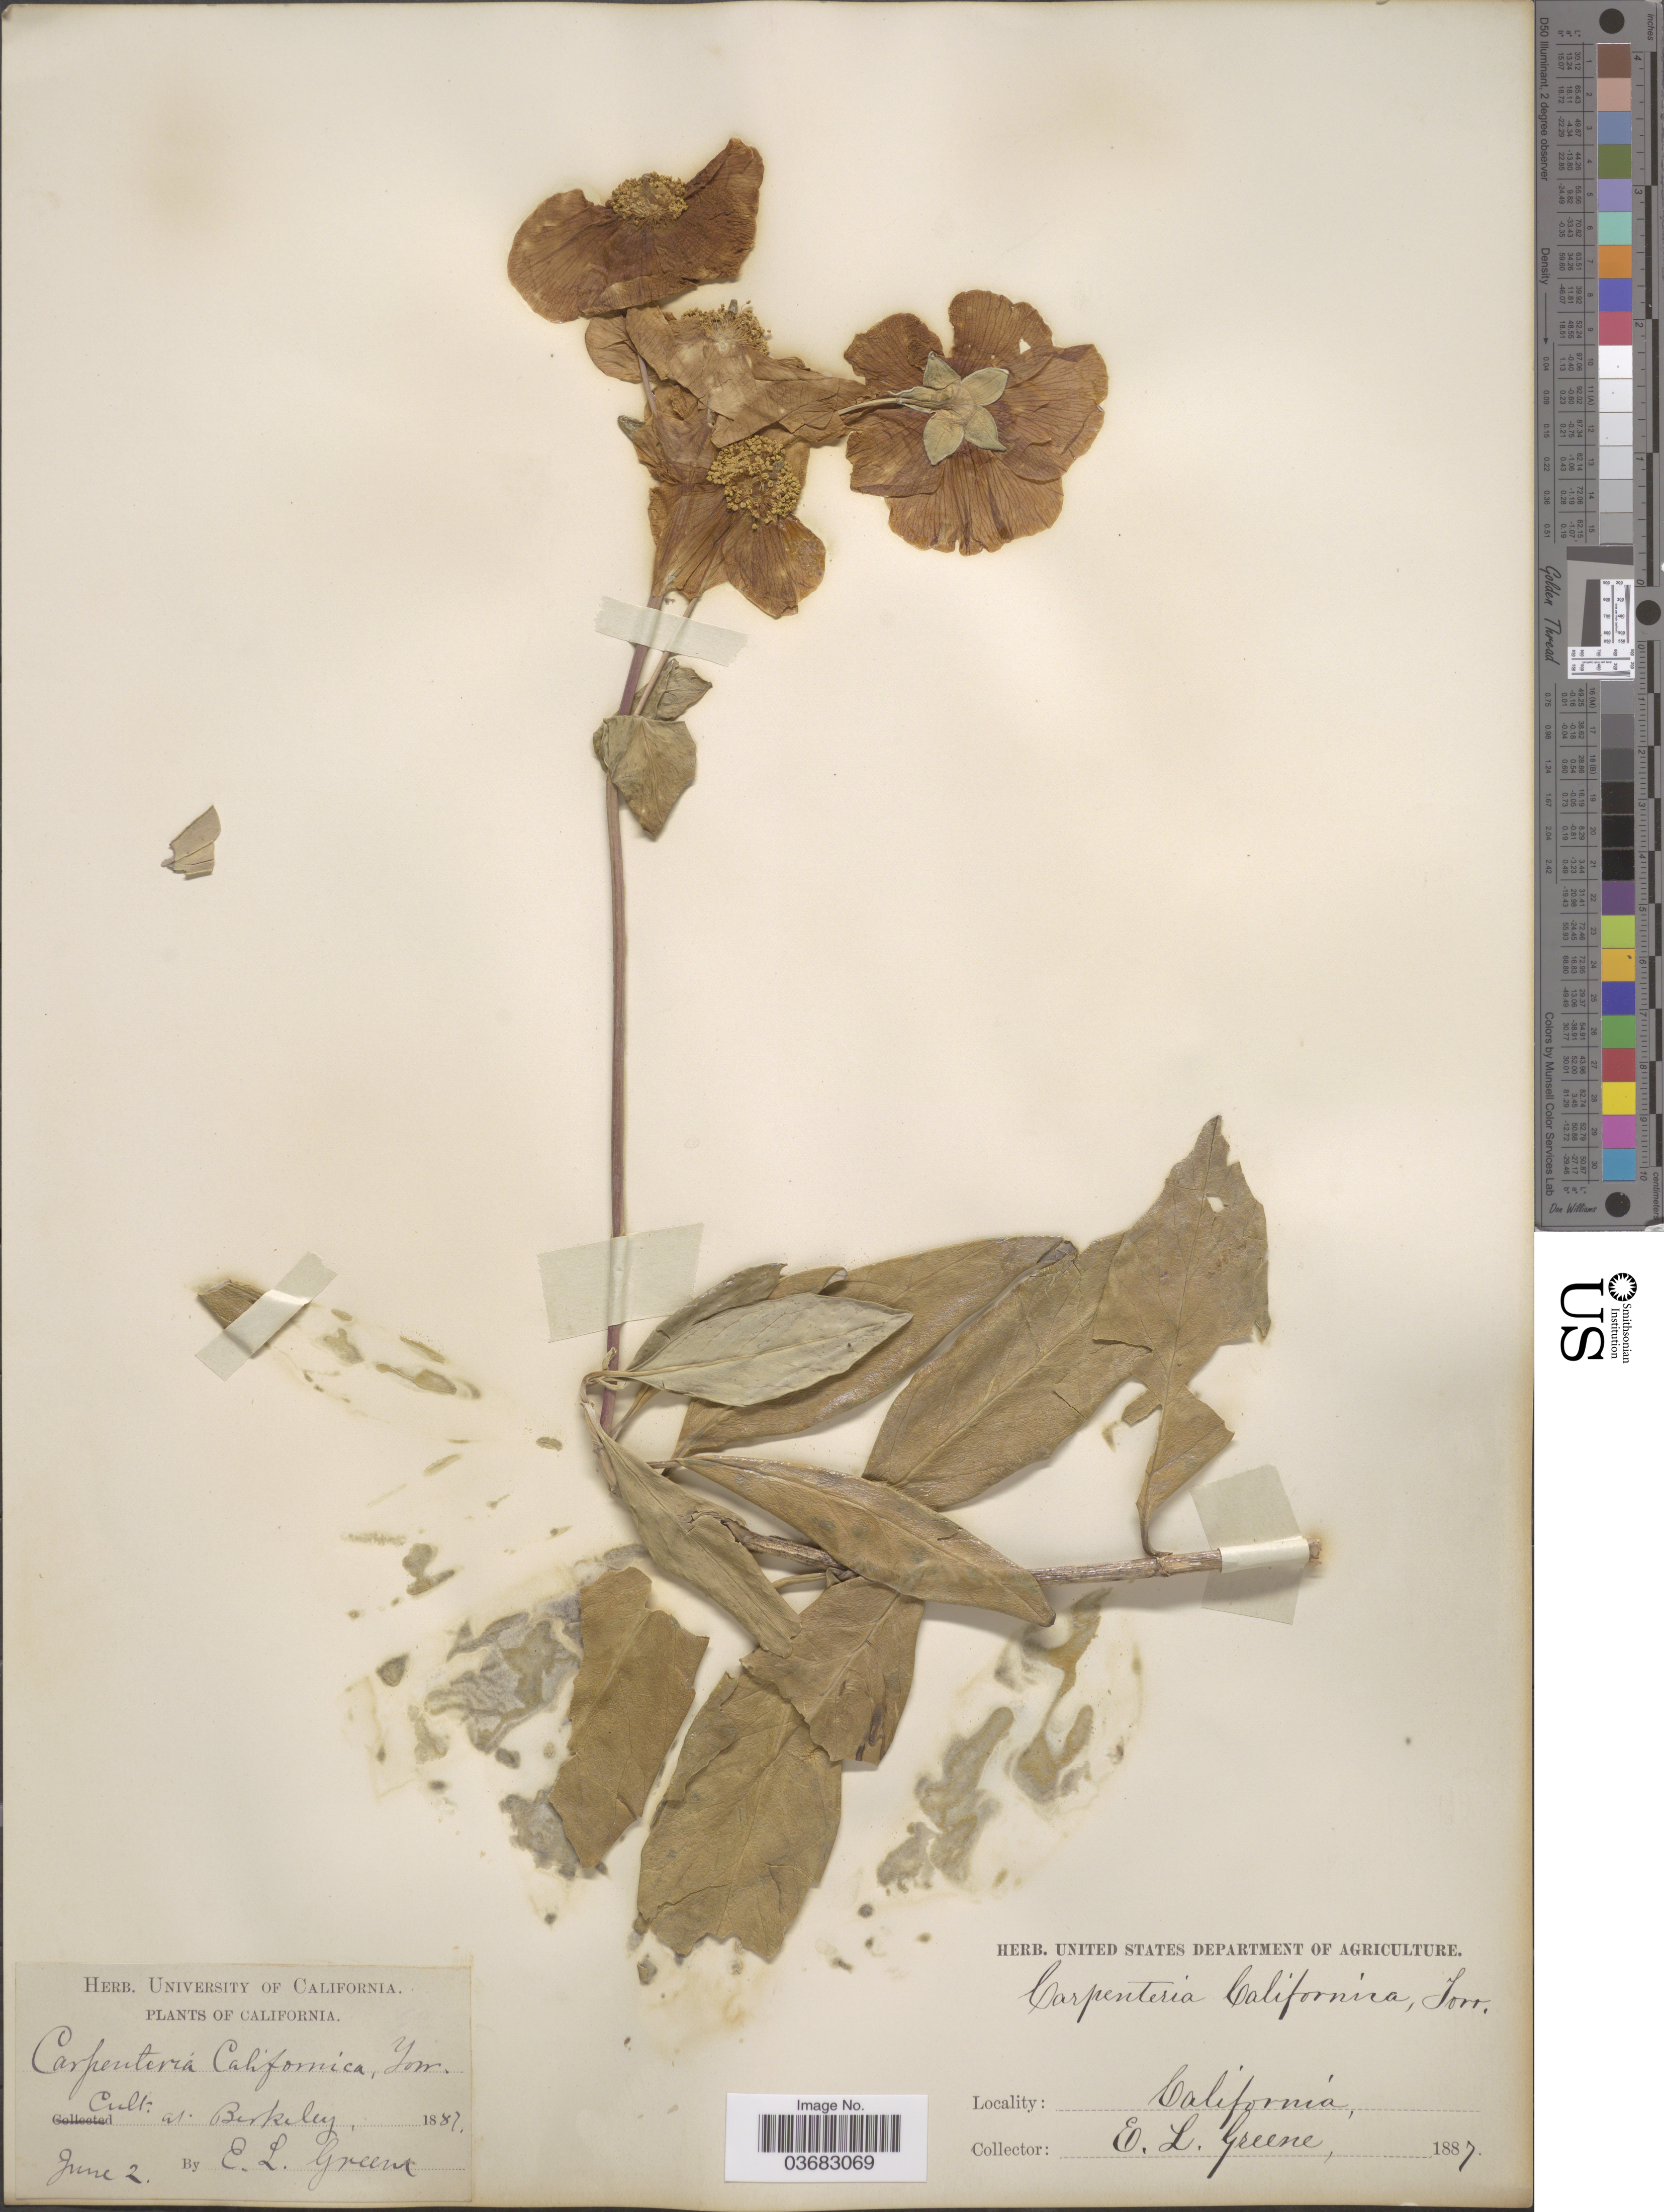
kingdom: Plantae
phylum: Tracheophyta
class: Magnoliopsida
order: Cornales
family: Hydrangeaceae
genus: Carpenteria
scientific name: Carpenteria californica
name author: Torr.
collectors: E. L. Greene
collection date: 1887-06-02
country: United States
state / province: California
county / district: Alameda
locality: At Berkeley.